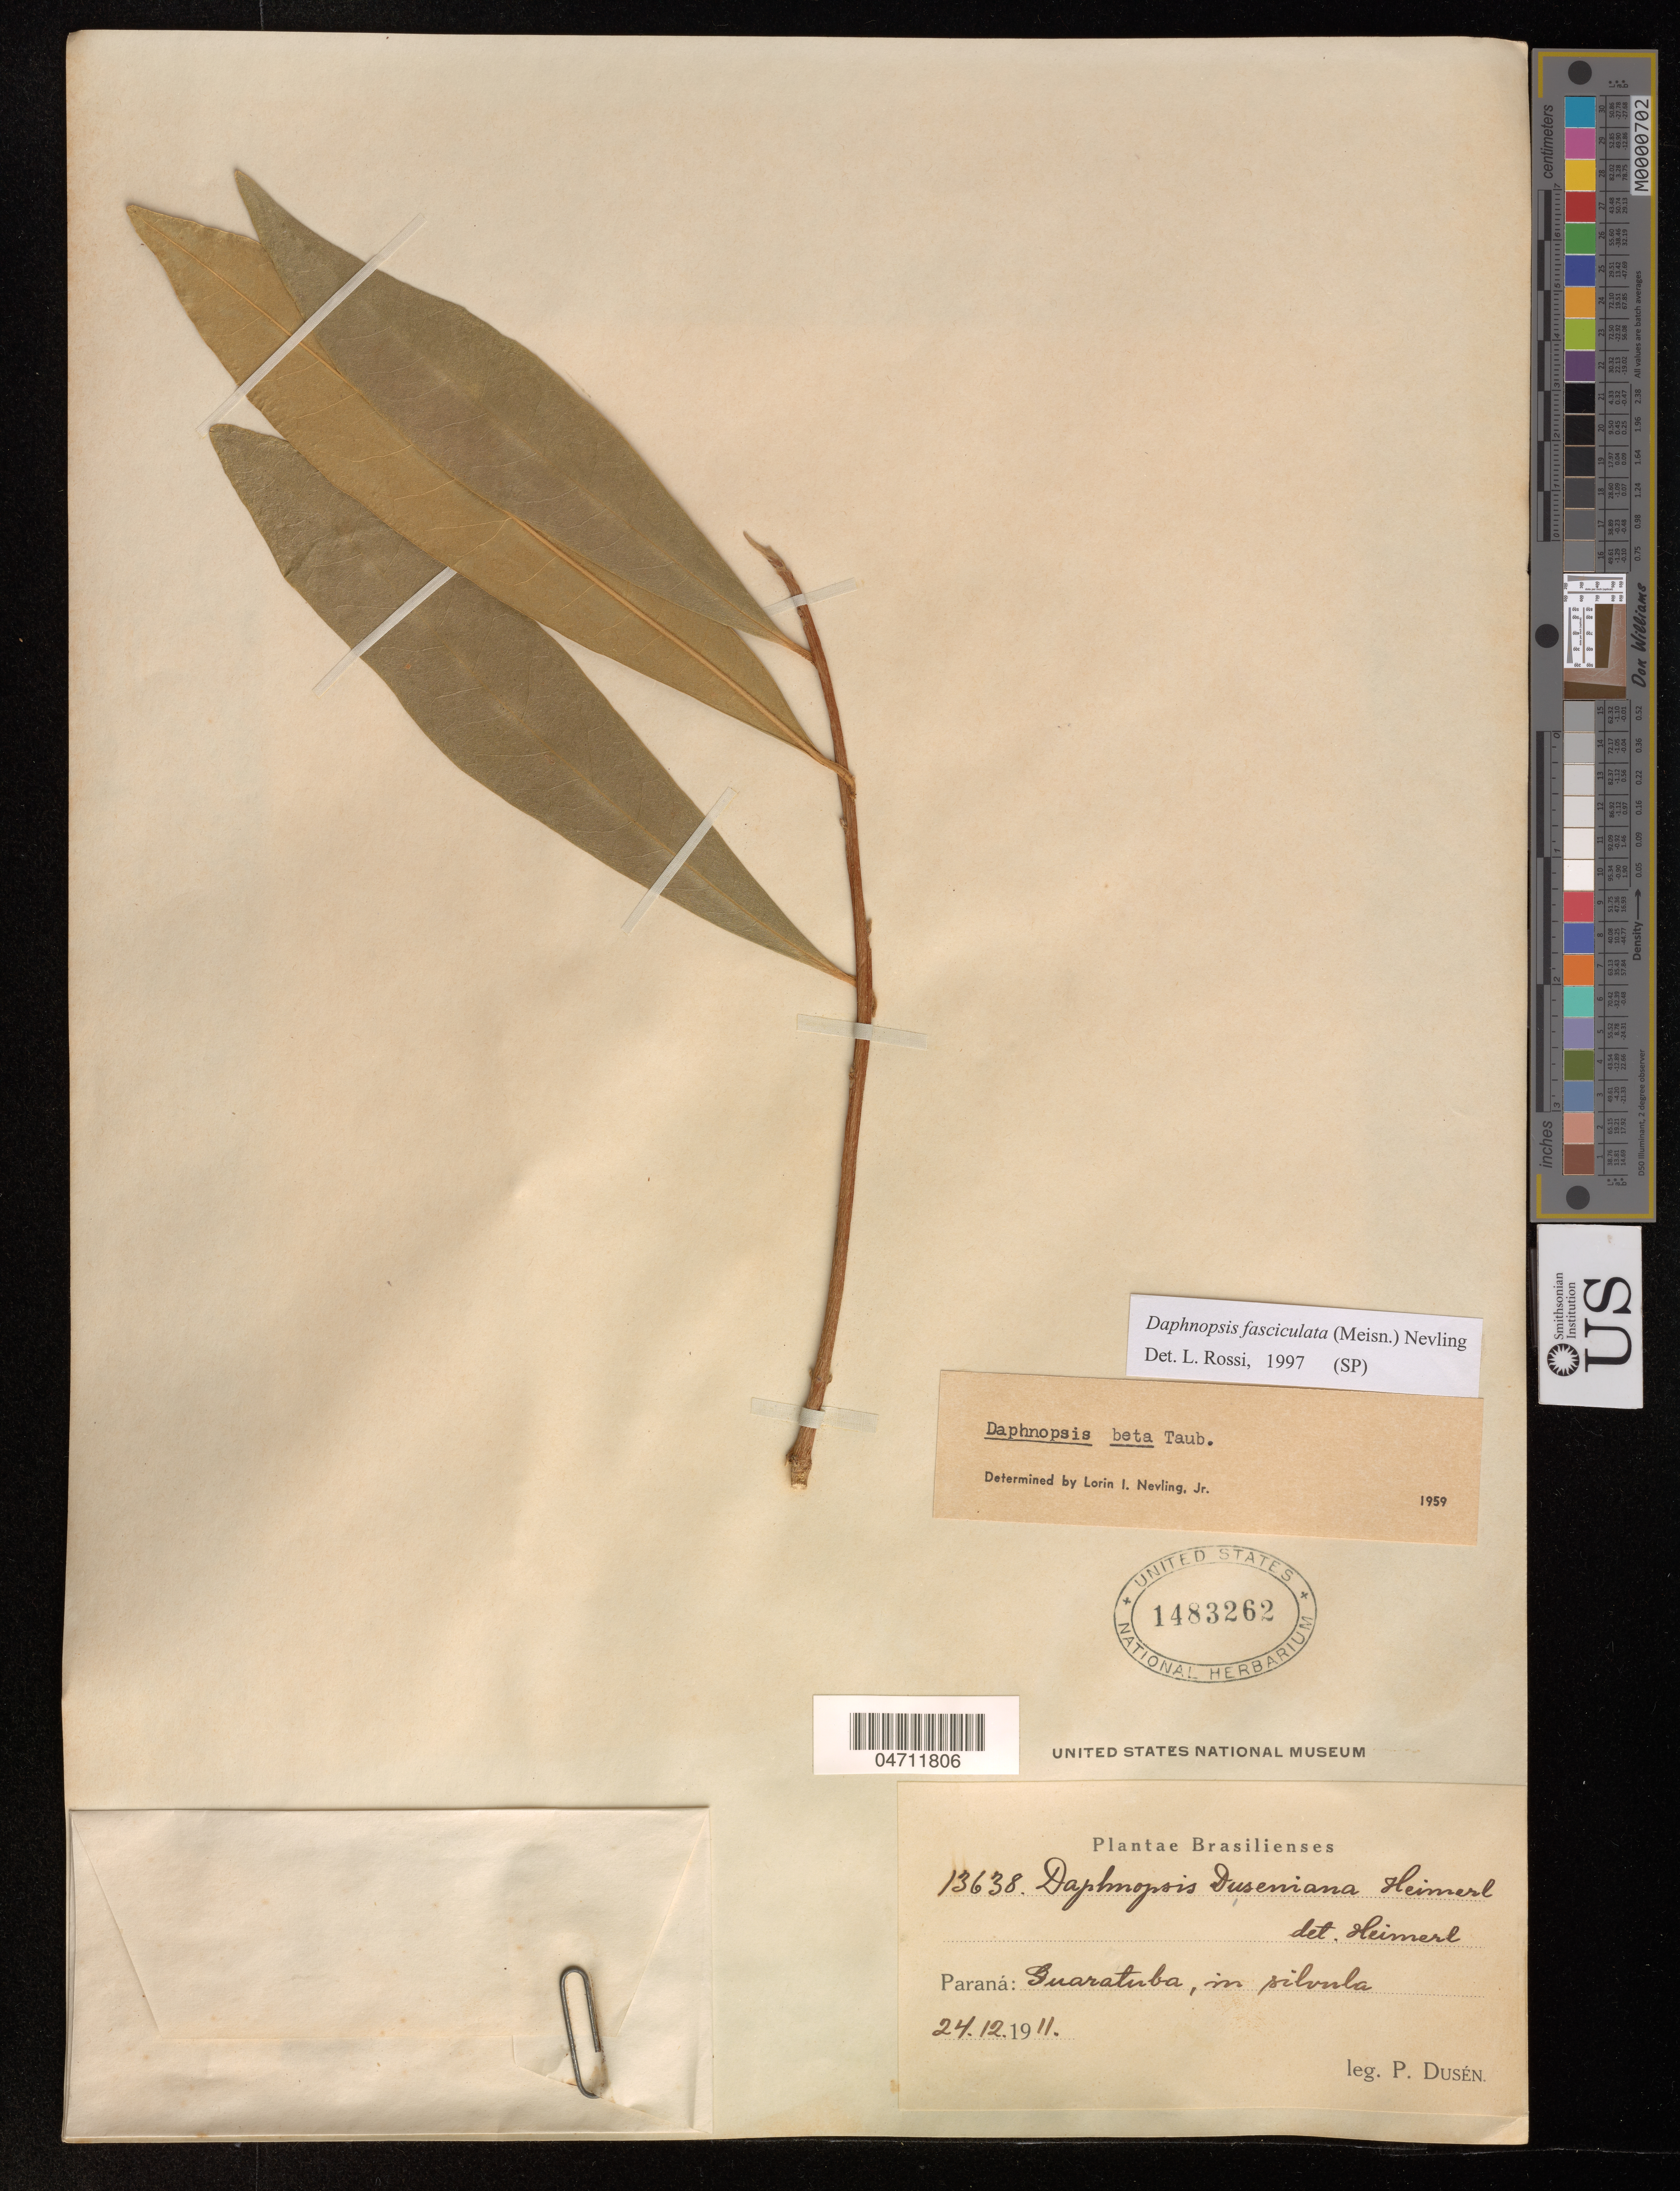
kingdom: Plantae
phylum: Tracheophyta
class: Magnoliopsida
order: Malvales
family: Thymelaeaceae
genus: Daphnopsis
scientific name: Daphnopsis fasciculata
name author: (R. Meissn.) Nevl.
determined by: Rossi, L.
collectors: P. Dusén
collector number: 13638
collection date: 1911-12-24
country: Brazil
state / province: Paraná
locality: Guaratuba, in silvula.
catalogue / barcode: US 1483262